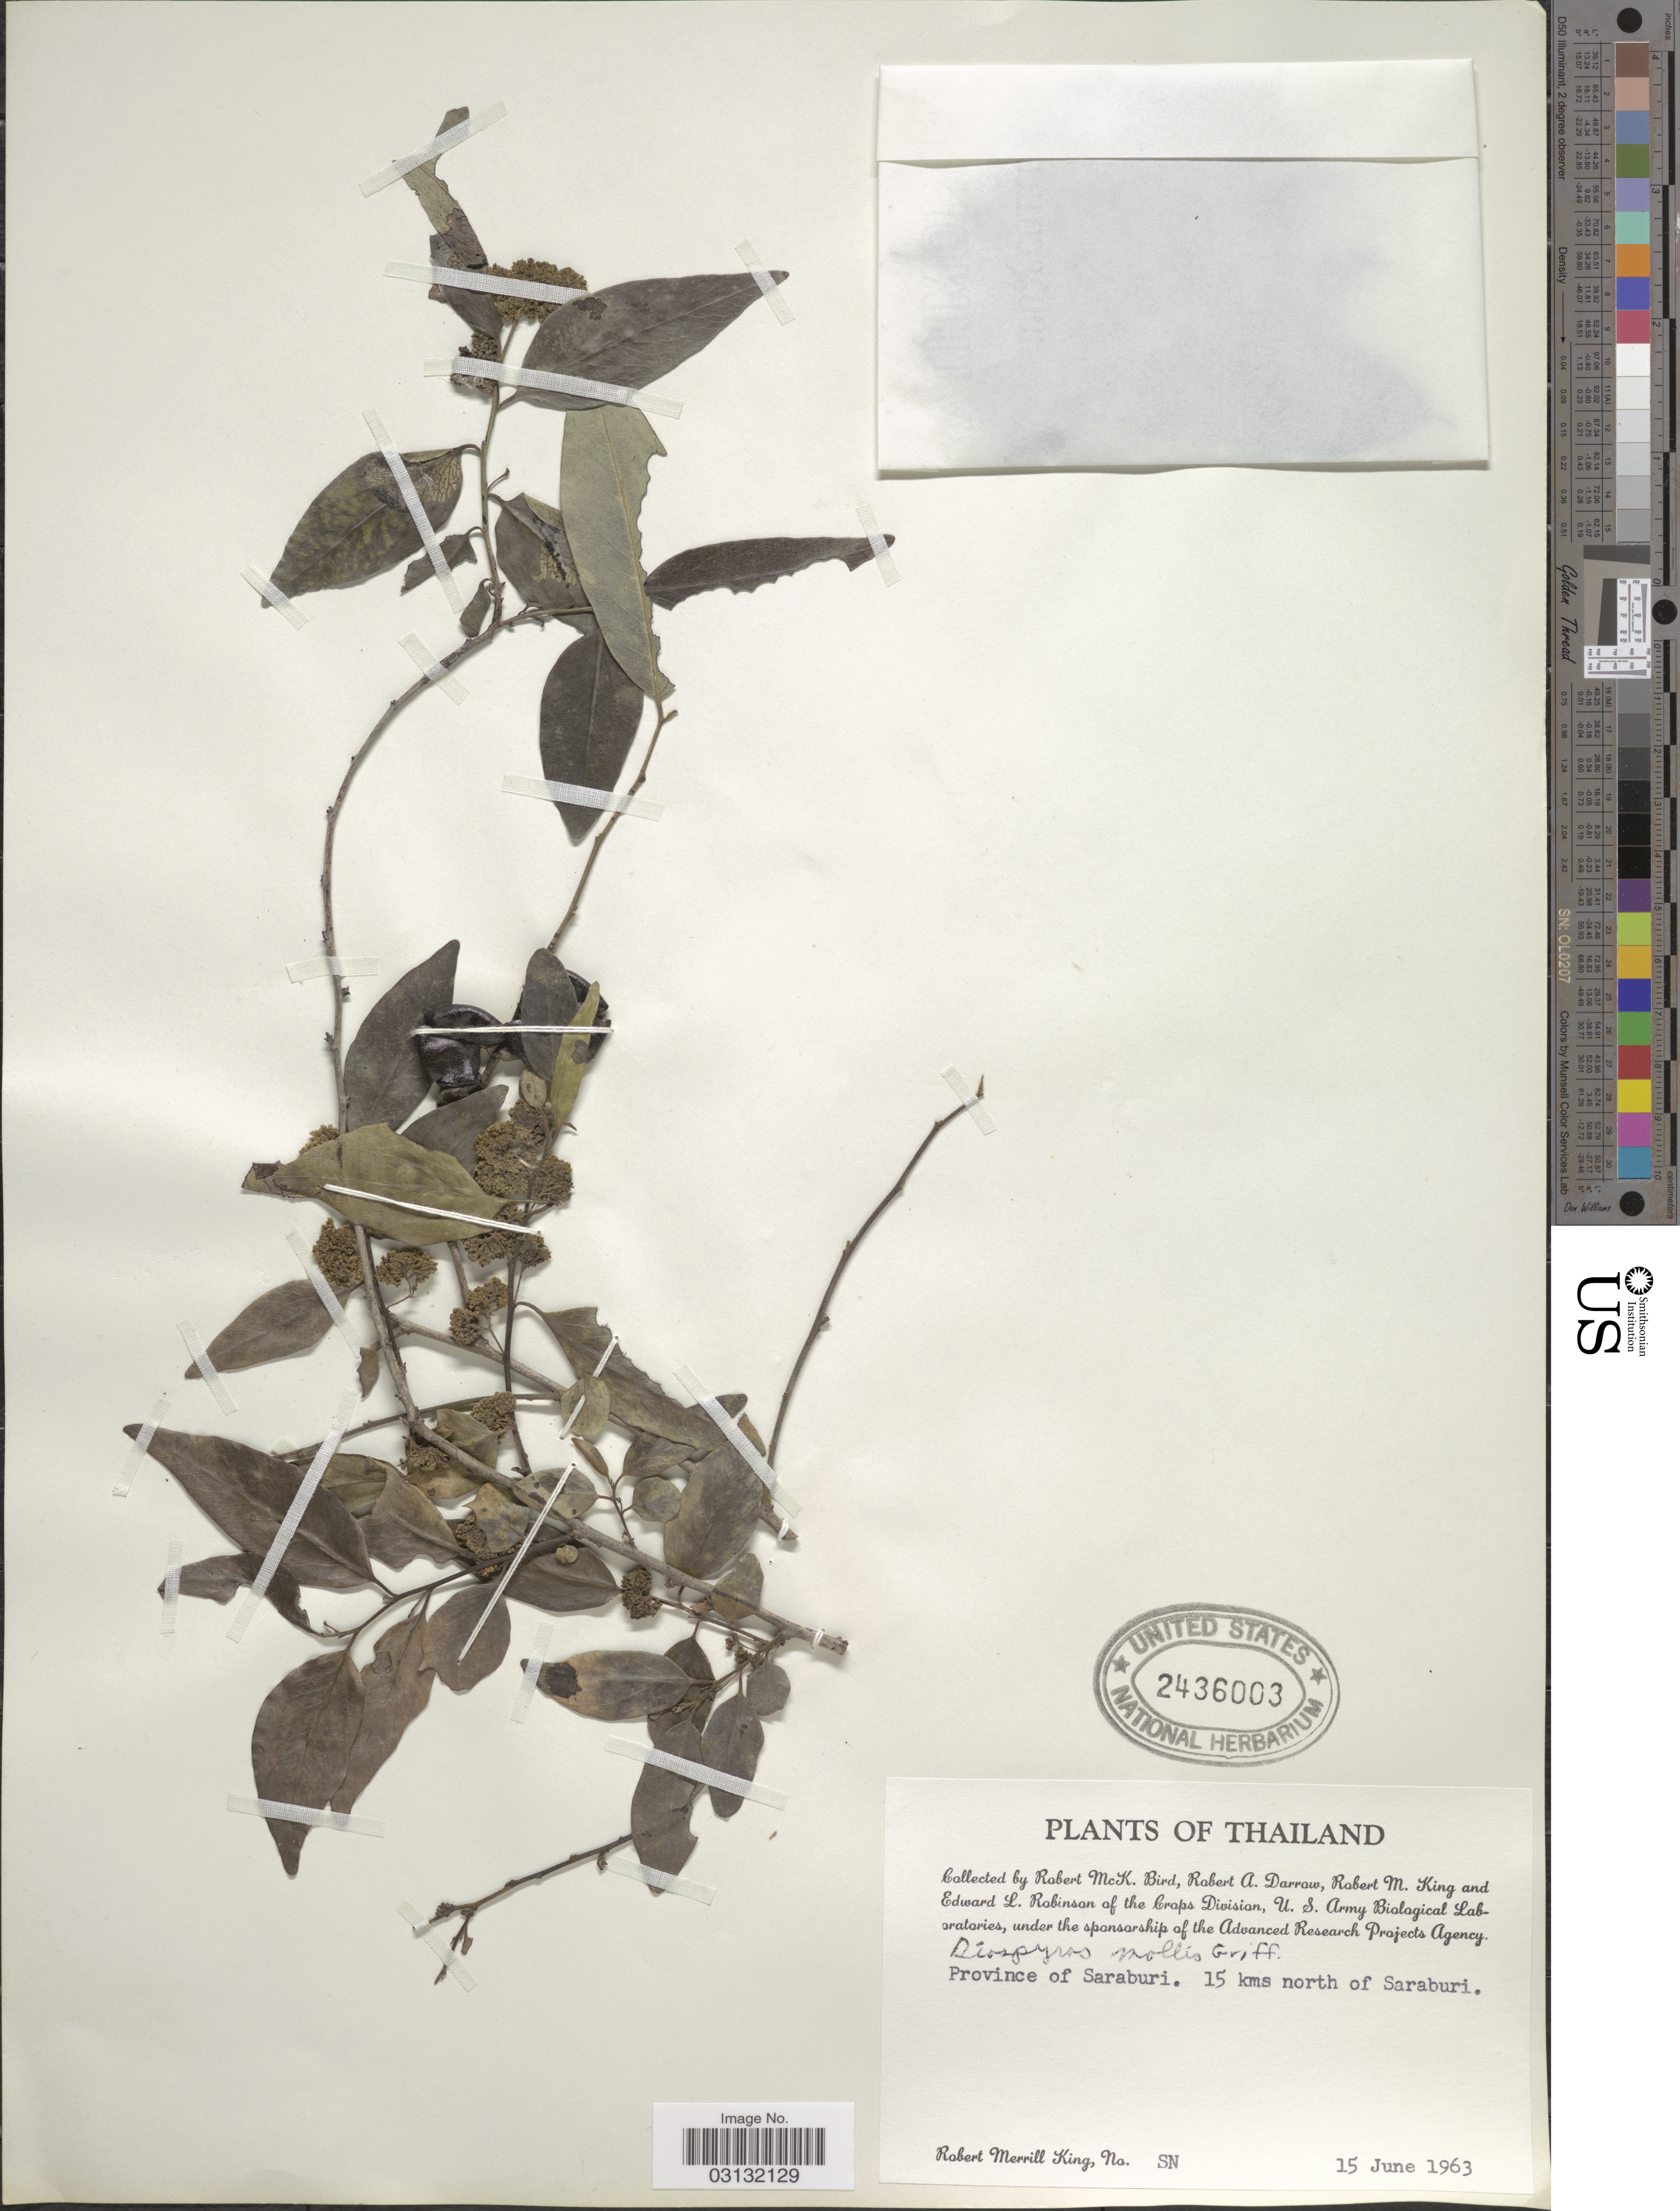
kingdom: Plantae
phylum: Tracheophyta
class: Magnoliopsida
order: Ericales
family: Ebenaceae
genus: Diospyros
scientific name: Diospyros mollis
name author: Griff.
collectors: R. M. Bird, R. A. Darrow, R. M. King & E. L. Robinson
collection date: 1963-06-15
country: Thailand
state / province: Saraburi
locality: Province of Saraburi, 15 kms north of Saraburi.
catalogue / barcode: US 2436003